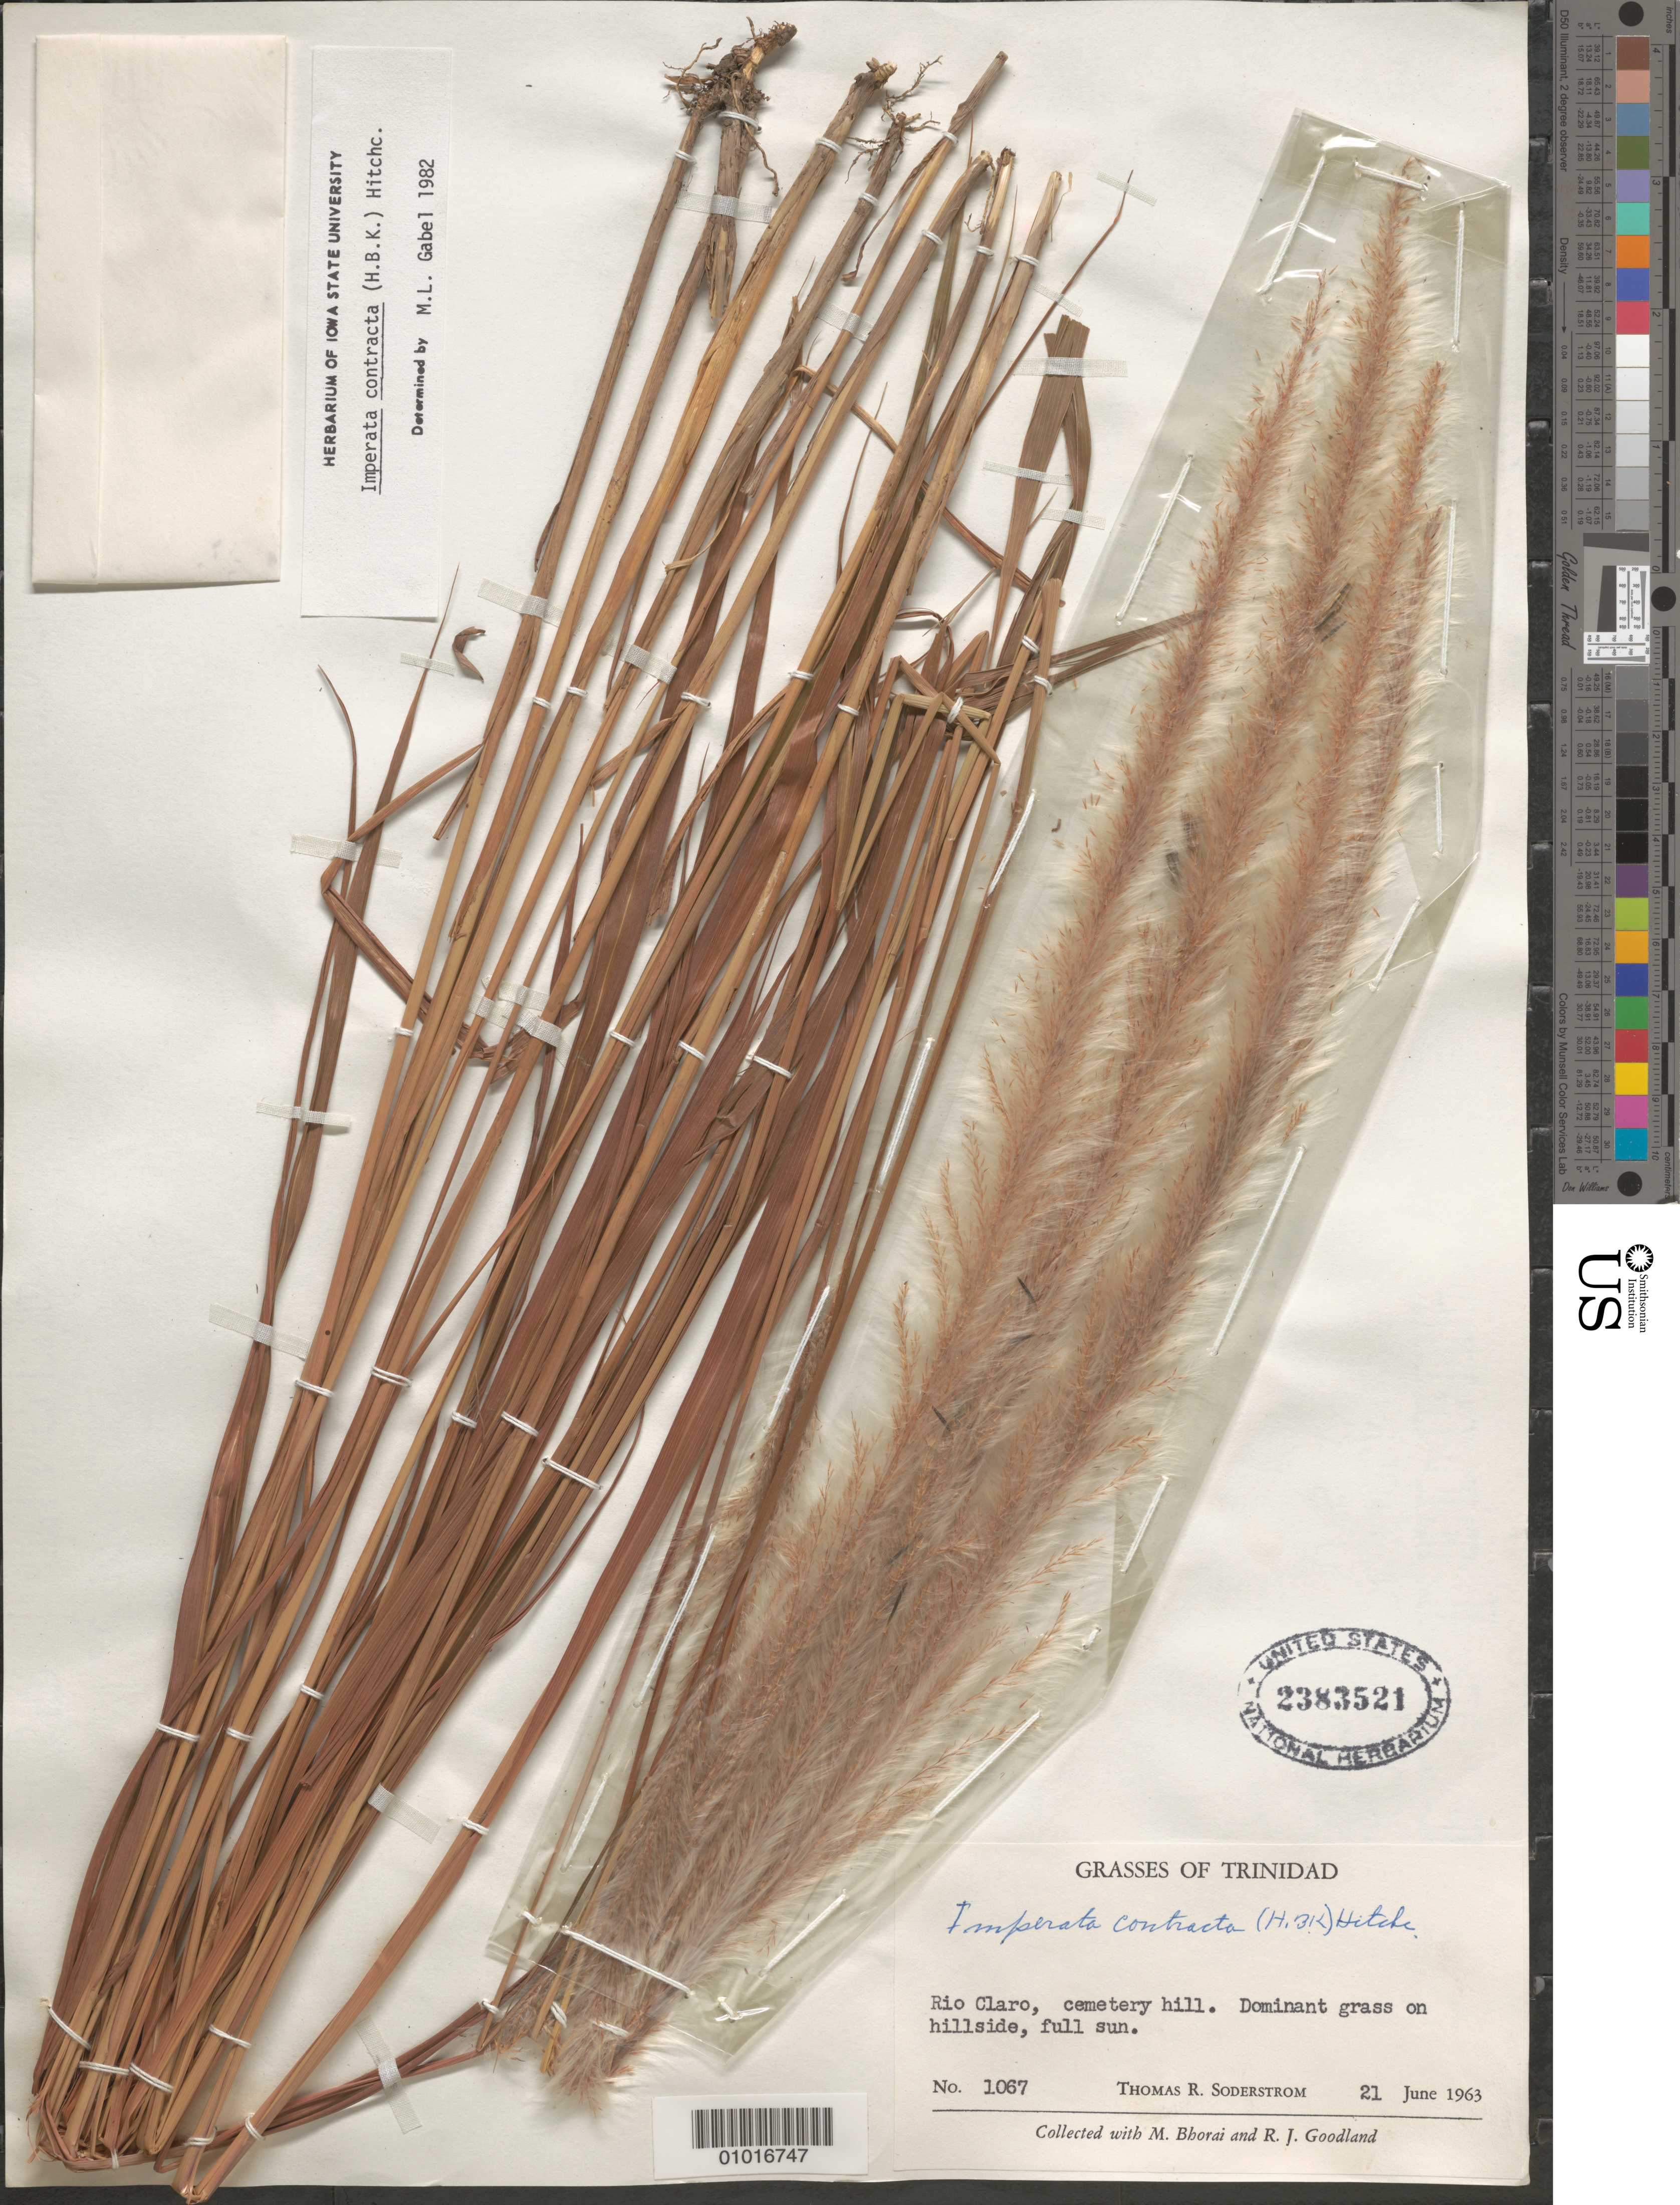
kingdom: Plantae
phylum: Tracheophyta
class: Liliopsida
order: Poales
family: Poaceae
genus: Imperata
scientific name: Imperata contracta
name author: (Kunth) Hitchc.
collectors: T. R. Soderstrom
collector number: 1067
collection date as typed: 21 Jun 1963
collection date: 1963-06-21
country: Trinidad and Tobago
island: Trinidad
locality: Rio Claro, cemetary hill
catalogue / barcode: US 2383521